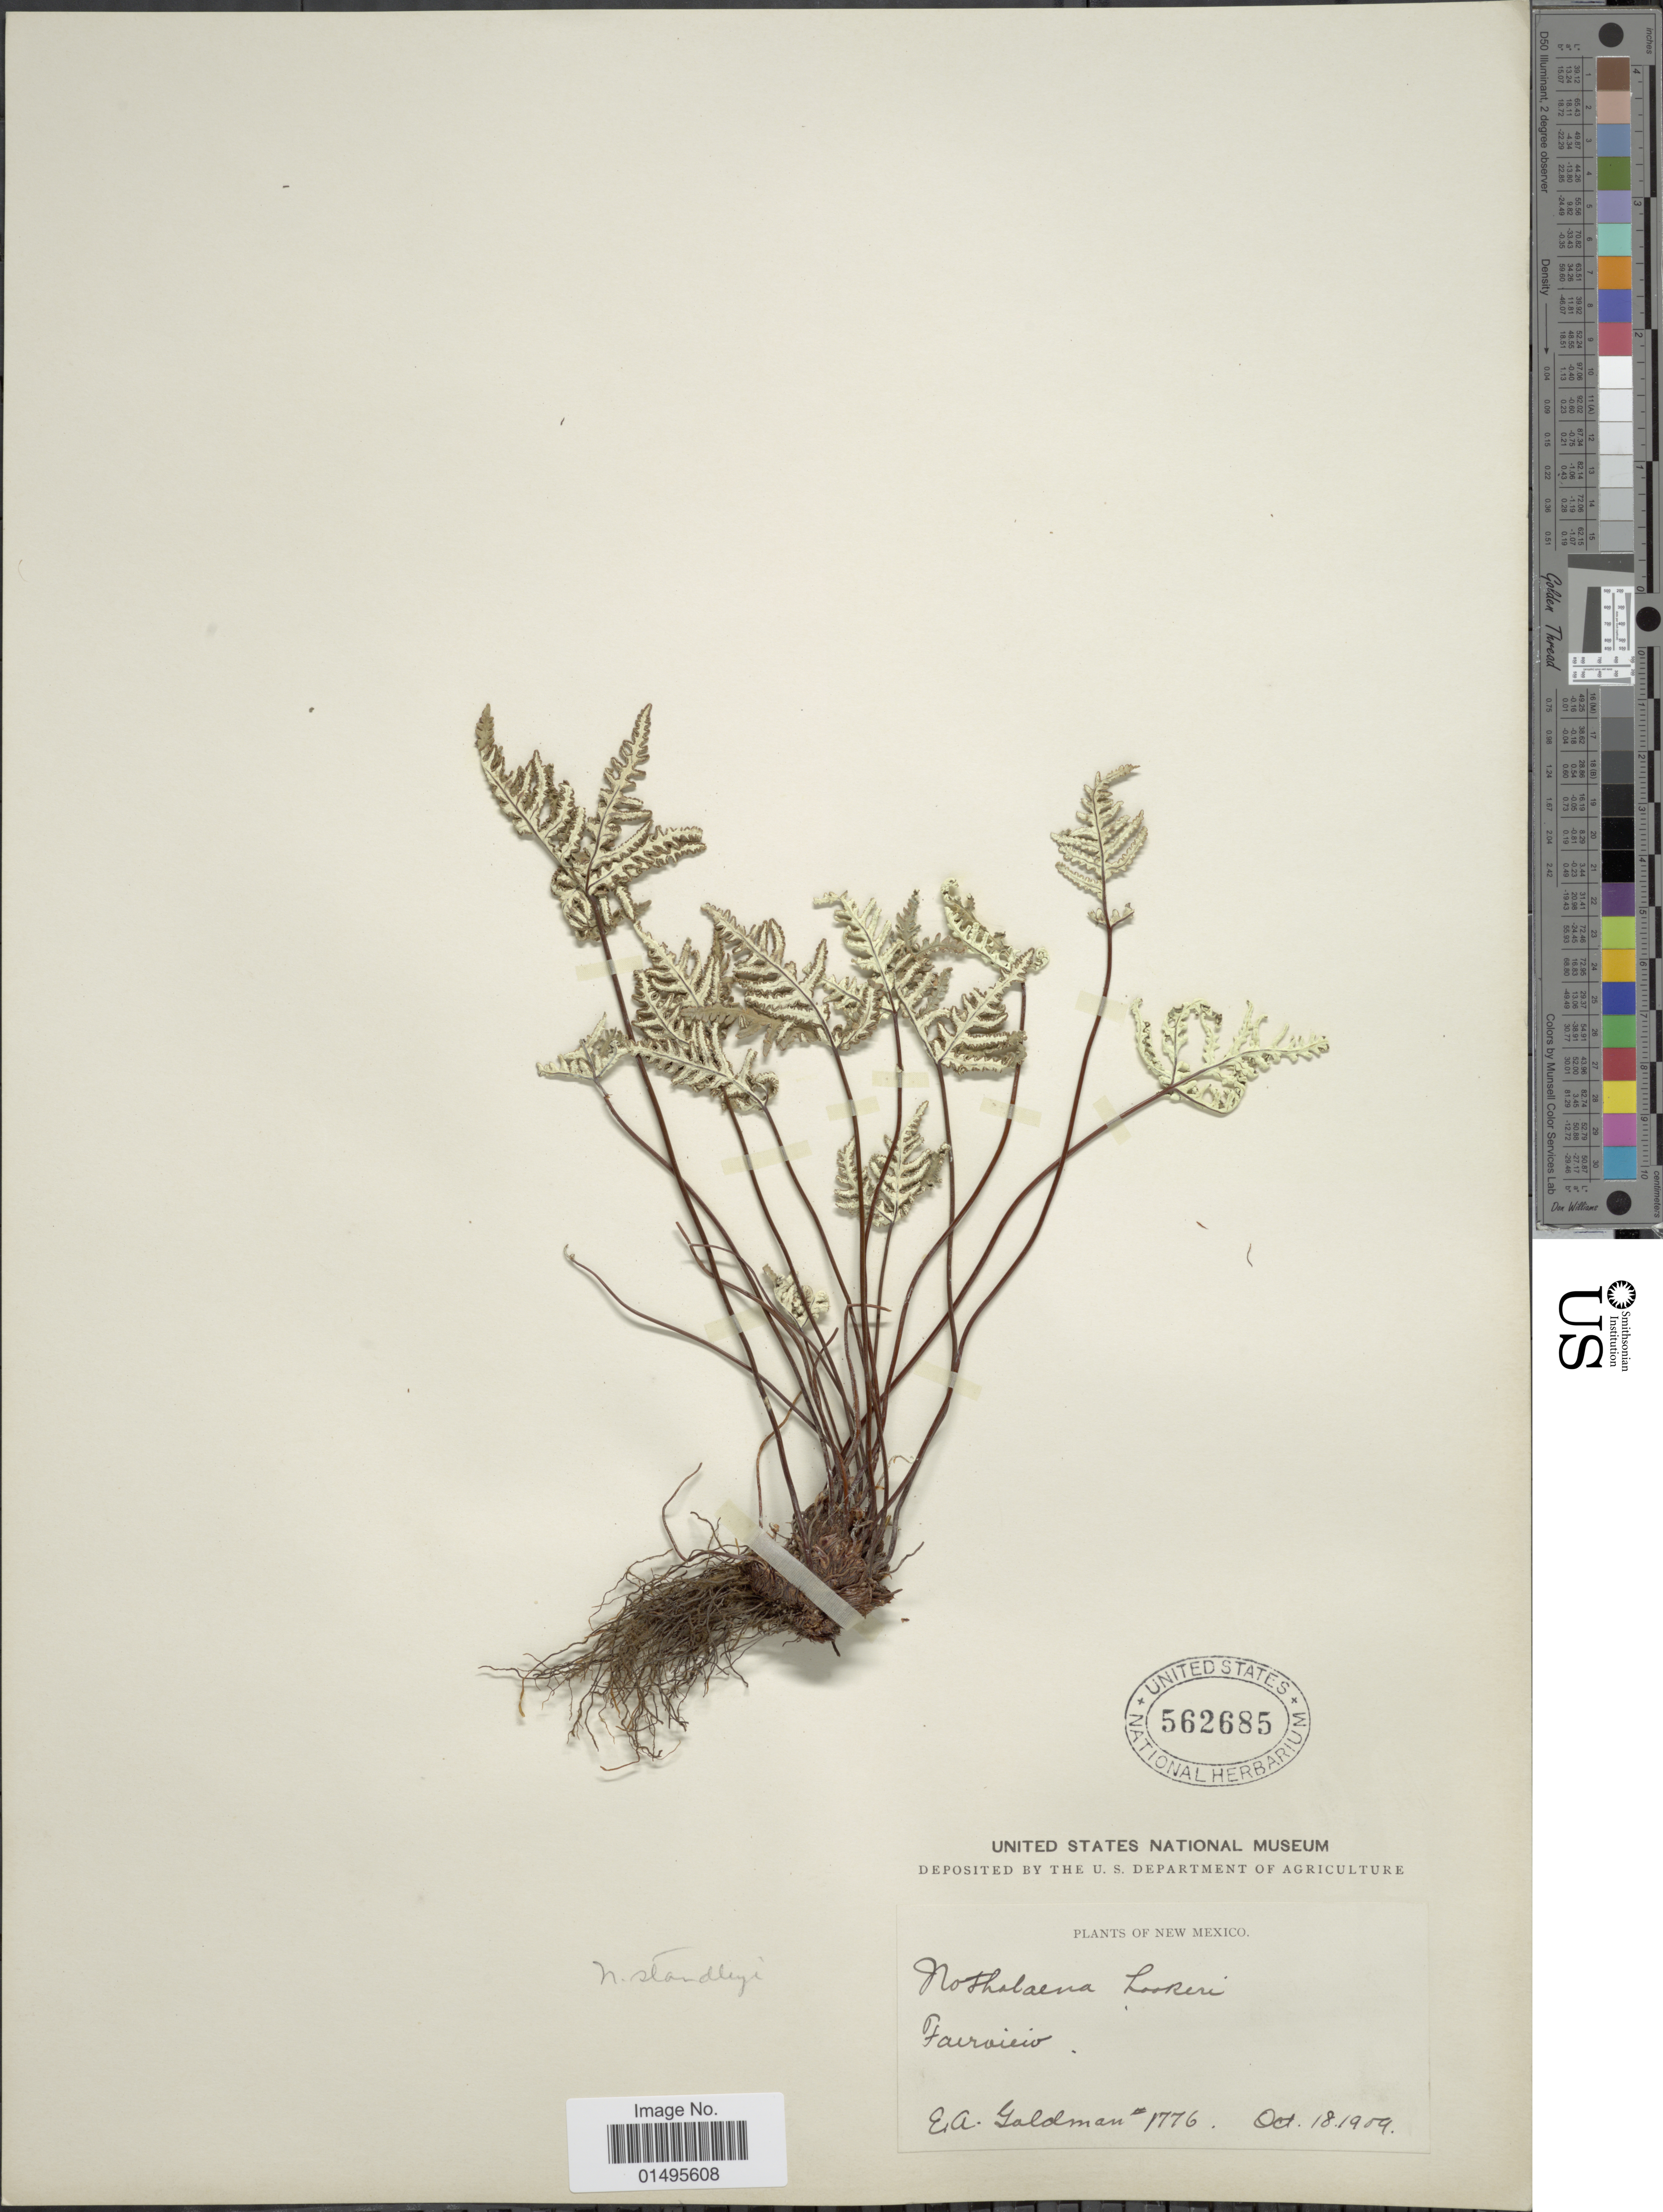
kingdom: Plantae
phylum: Tracheophyta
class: Polypodiopsida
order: Polypodiales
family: Pteridaceae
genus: Notholaena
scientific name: Notholaena standleyi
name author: Maxon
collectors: E. A. Goldman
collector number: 1776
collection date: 1909-10-18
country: United States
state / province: New Mexico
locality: Fairview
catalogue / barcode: US 562685